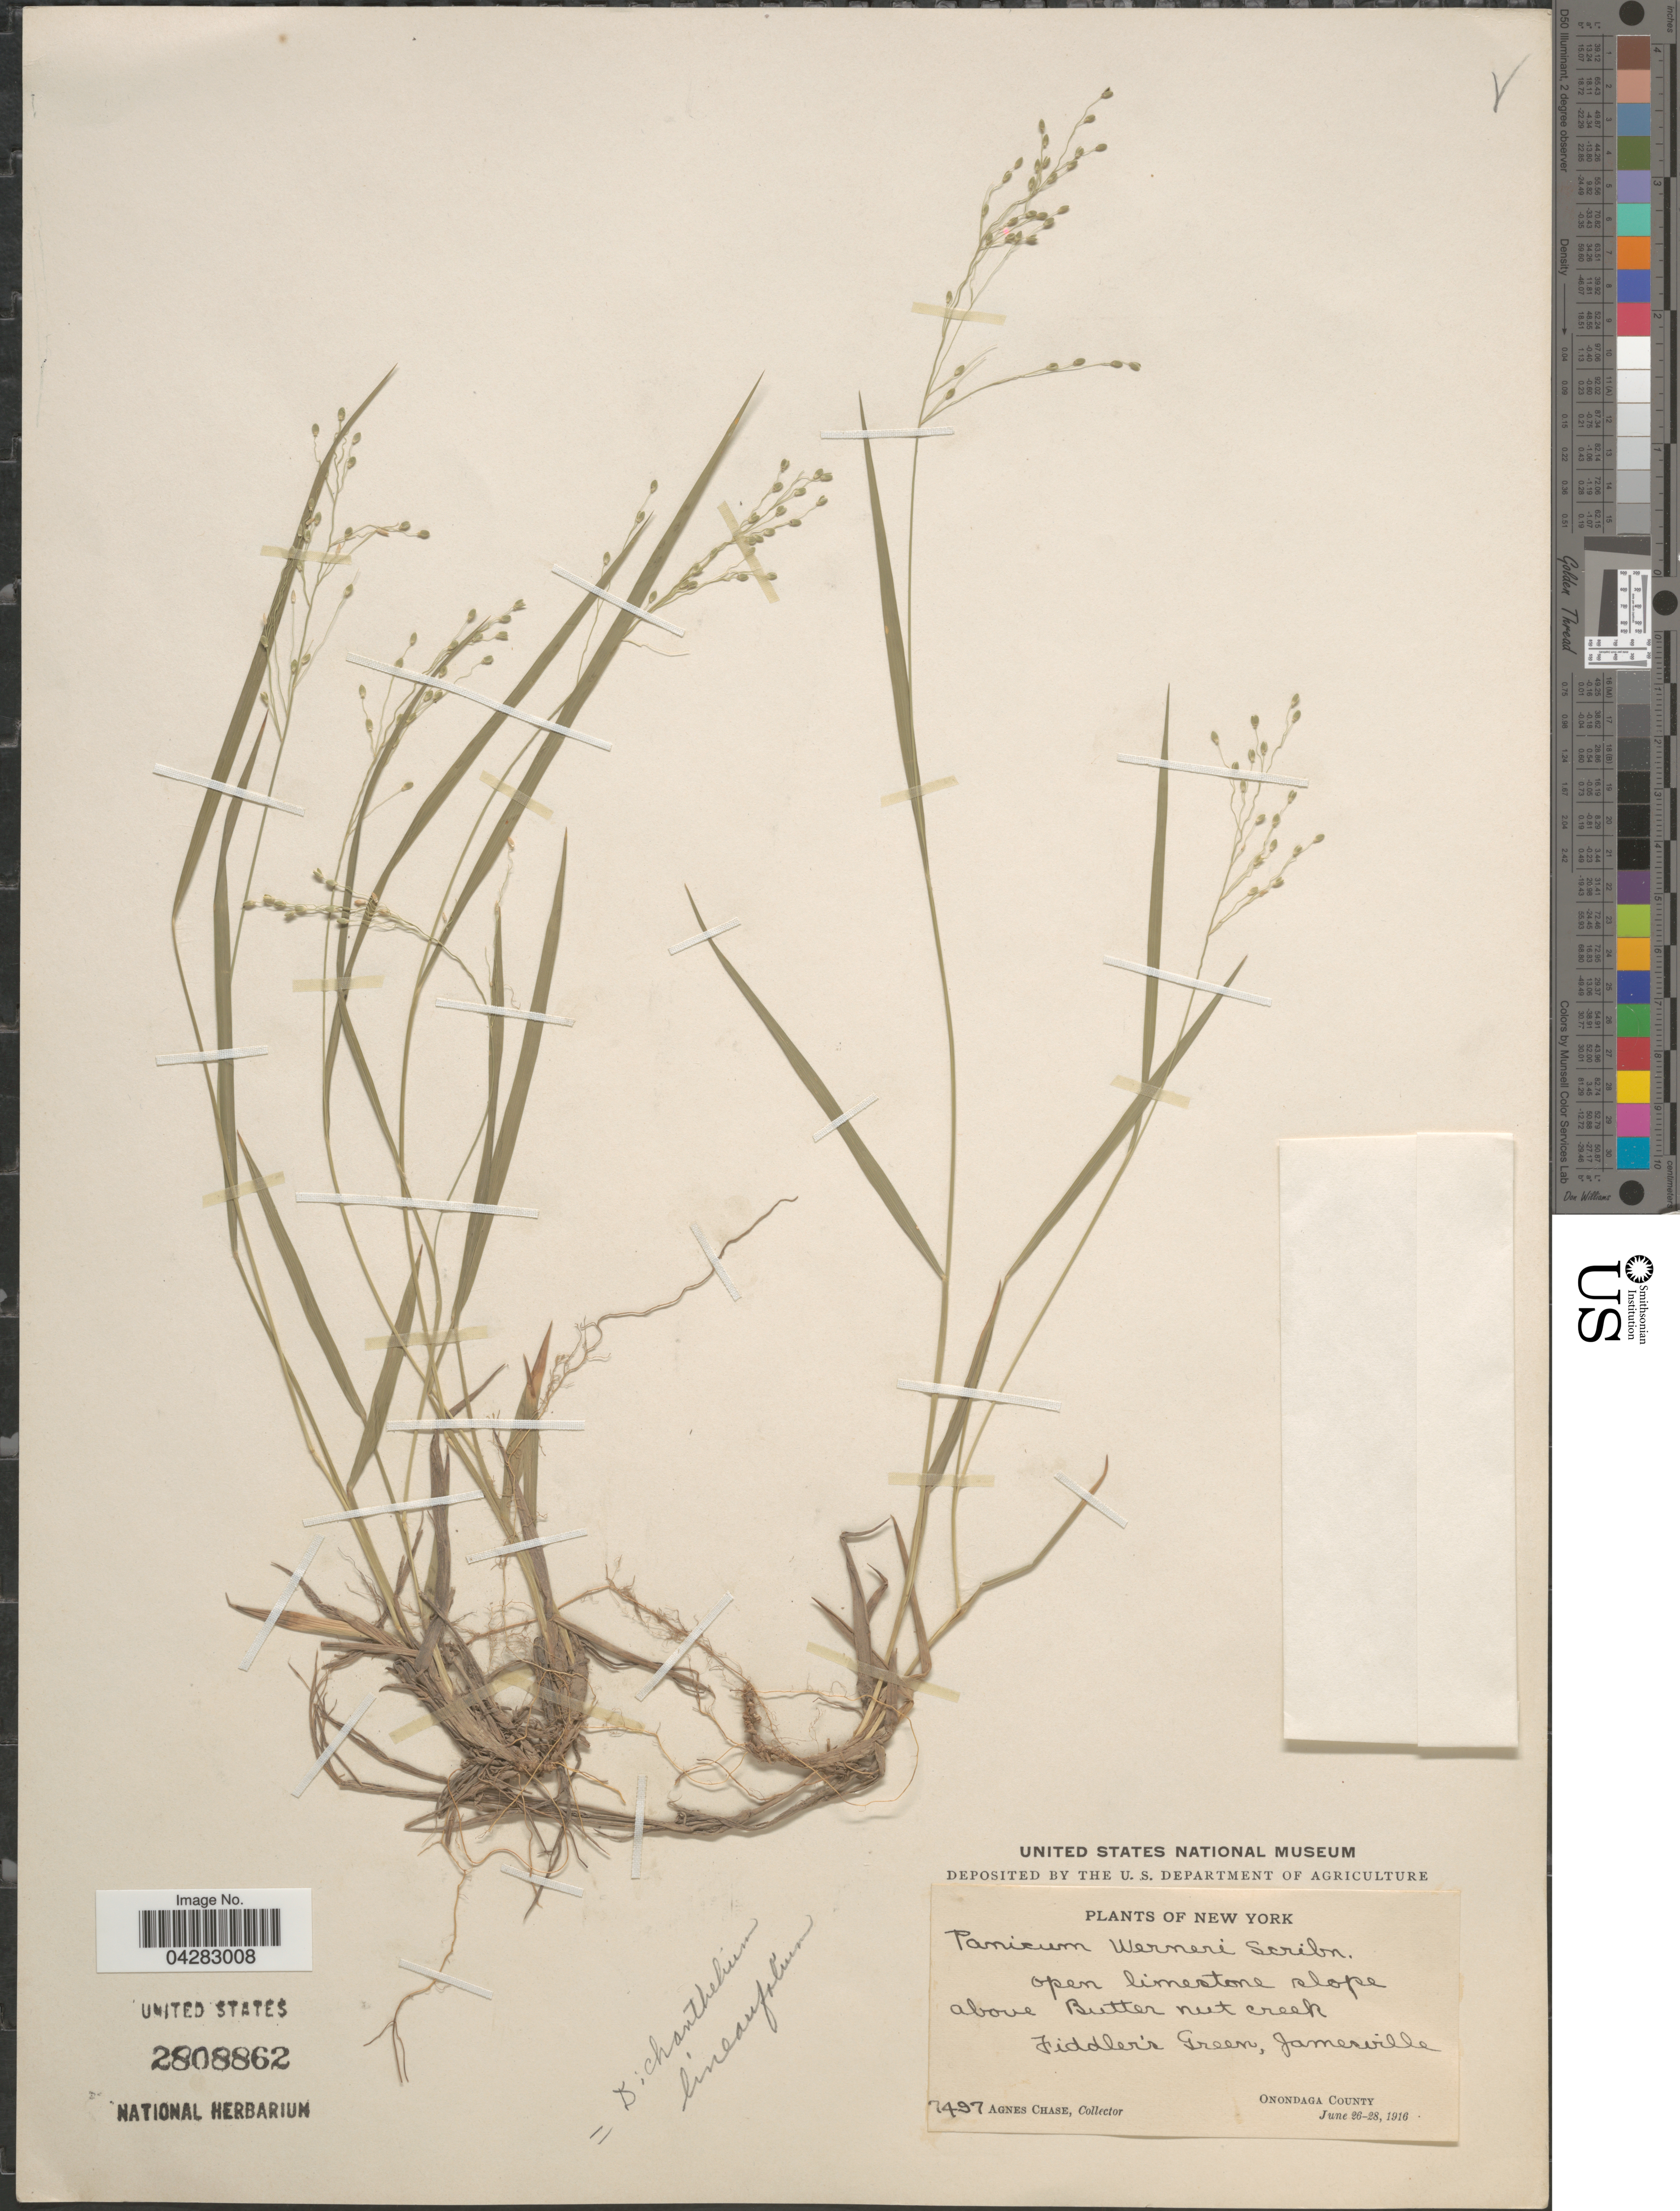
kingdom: Plantae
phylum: Tracheophyta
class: Liliopsida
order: Poales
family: Poaceae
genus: Dichanthelium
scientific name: Dichanthelium linearifolium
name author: (Scribn.) Gould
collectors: A. Chase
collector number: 7497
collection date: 1916-06-26/1916-06-28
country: United States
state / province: New York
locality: Open limestone slope above Butter nut creek. Fiddler's Green, Jamesville. Onondaga County.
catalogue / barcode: US 2808862